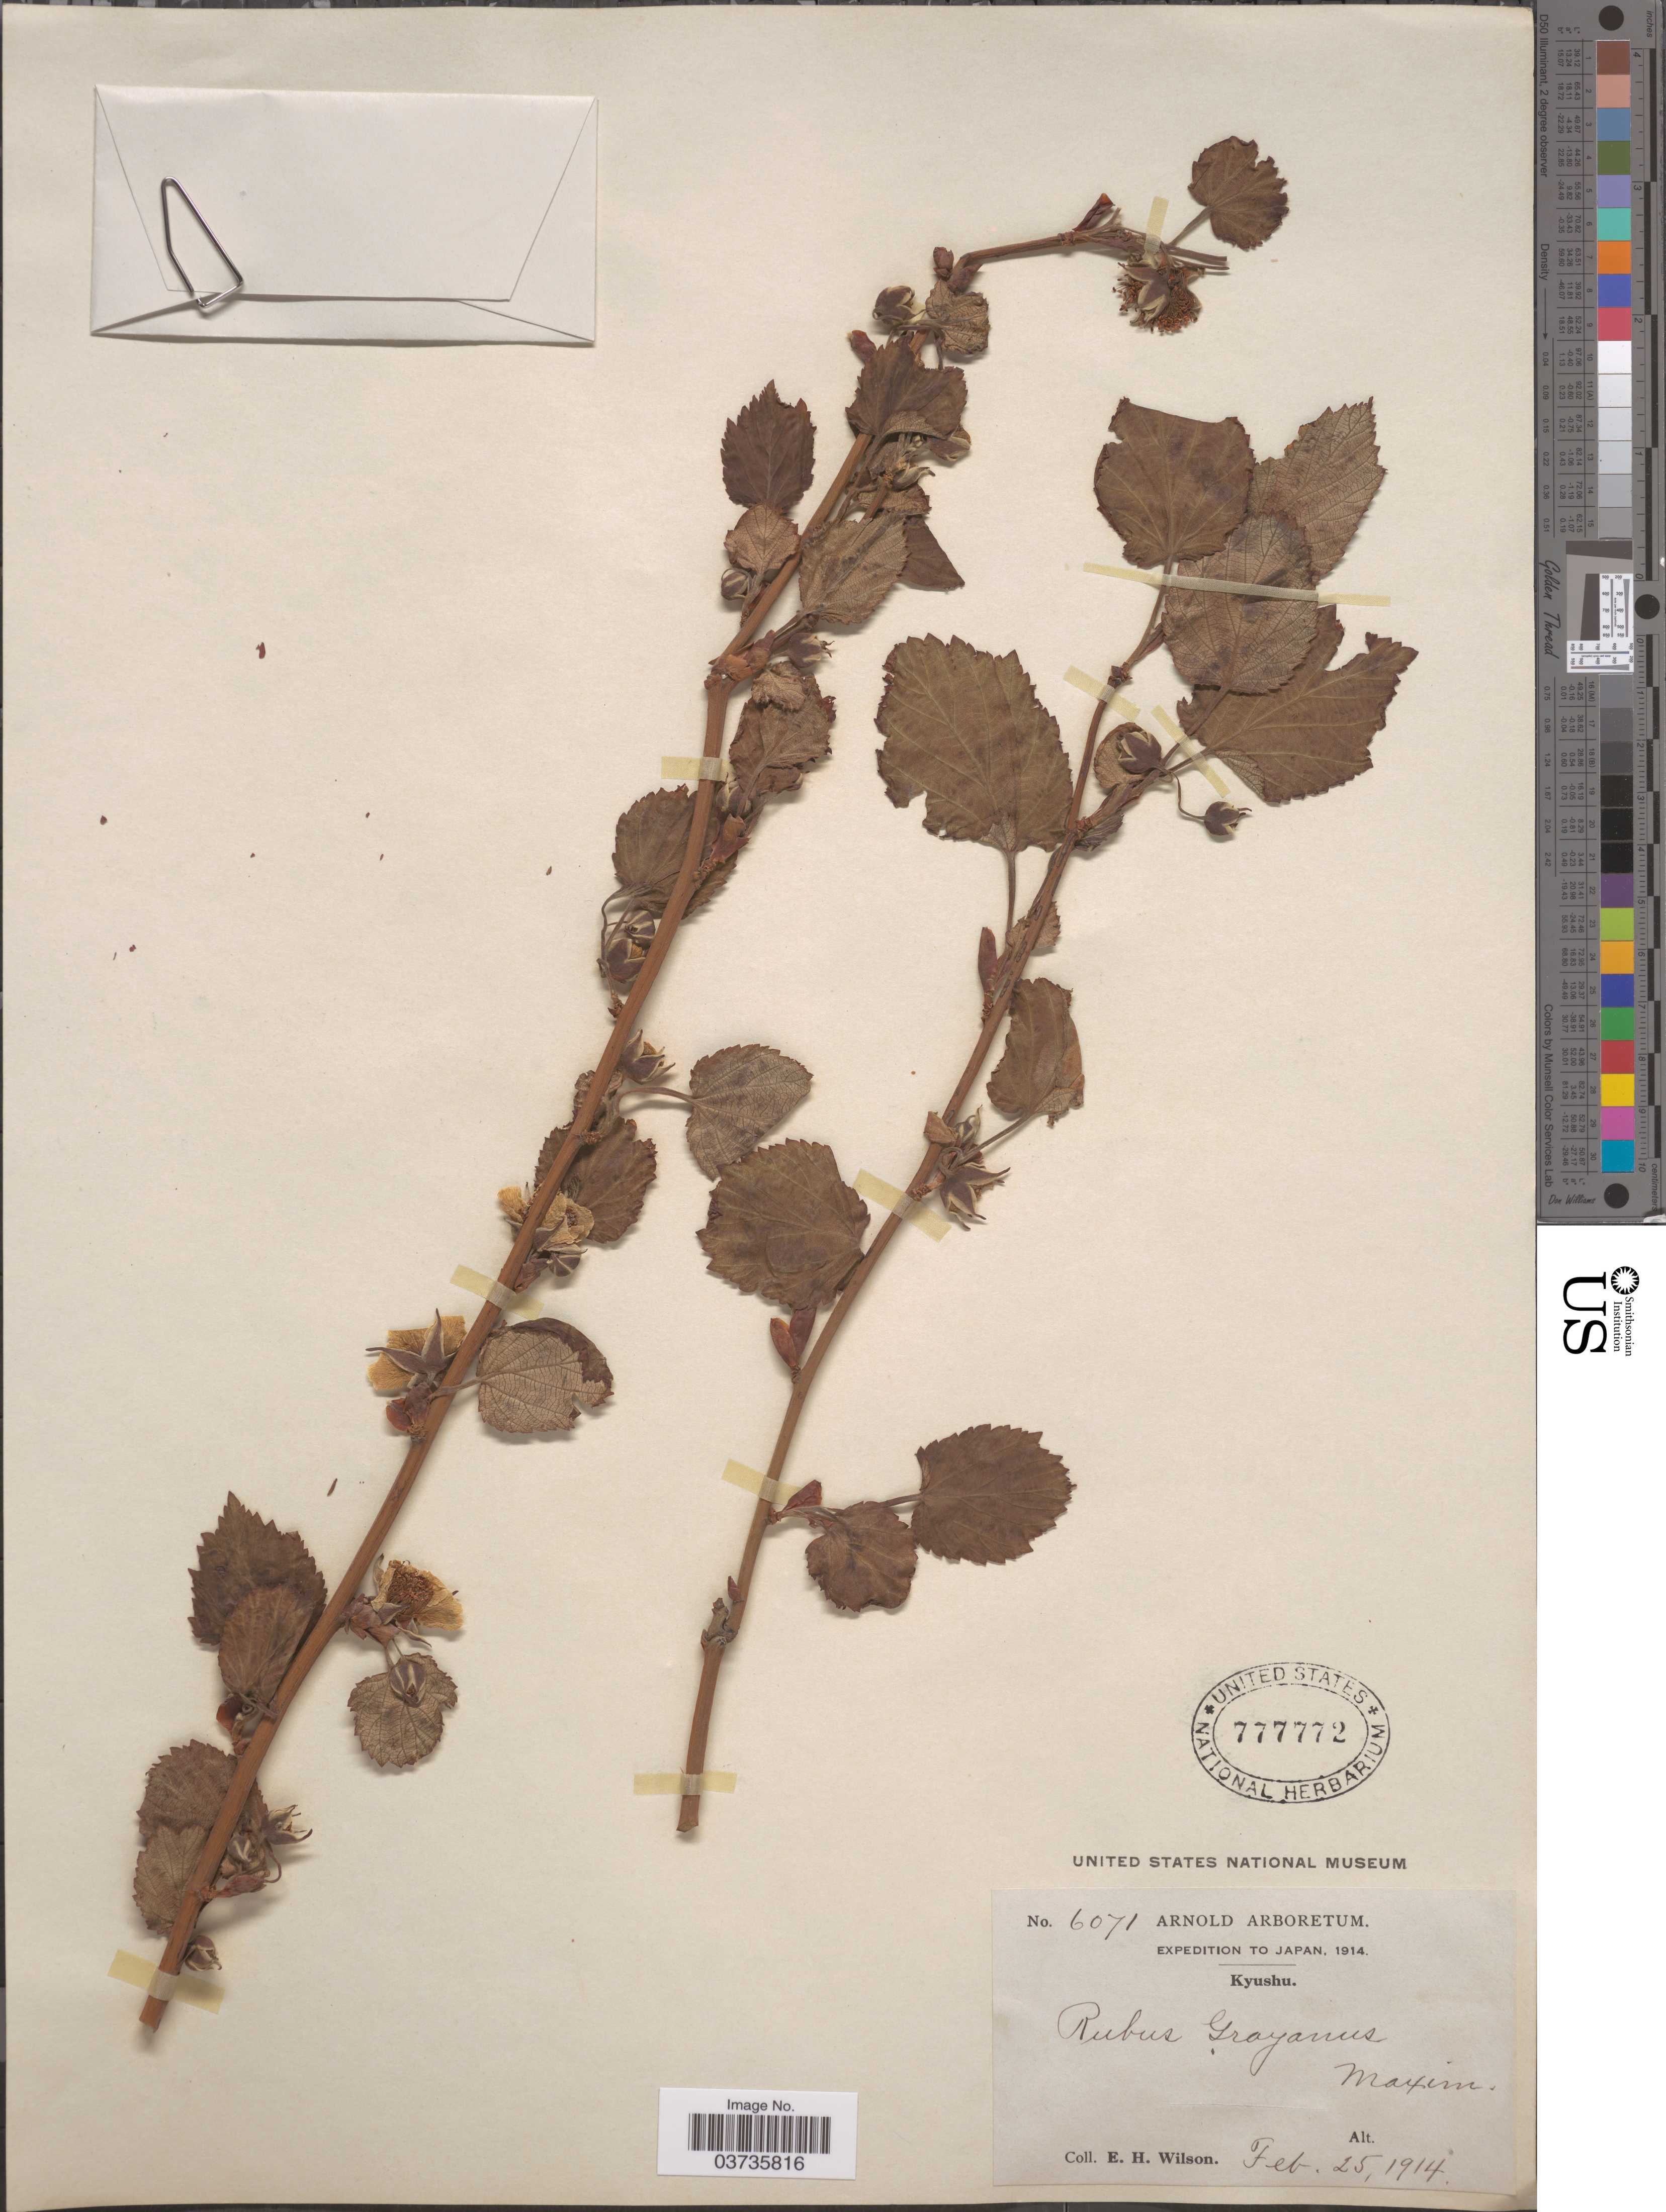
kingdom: Plantae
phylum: Tracheophyta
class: Magnoliopsida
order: Rosales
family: Rosaceae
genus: Rubus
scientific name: Rubus grayanus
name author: Maxim.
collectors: E. Wilson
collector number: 6071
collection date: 1914-02-25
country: Japan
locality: Kyushu.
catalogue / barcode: US 777772